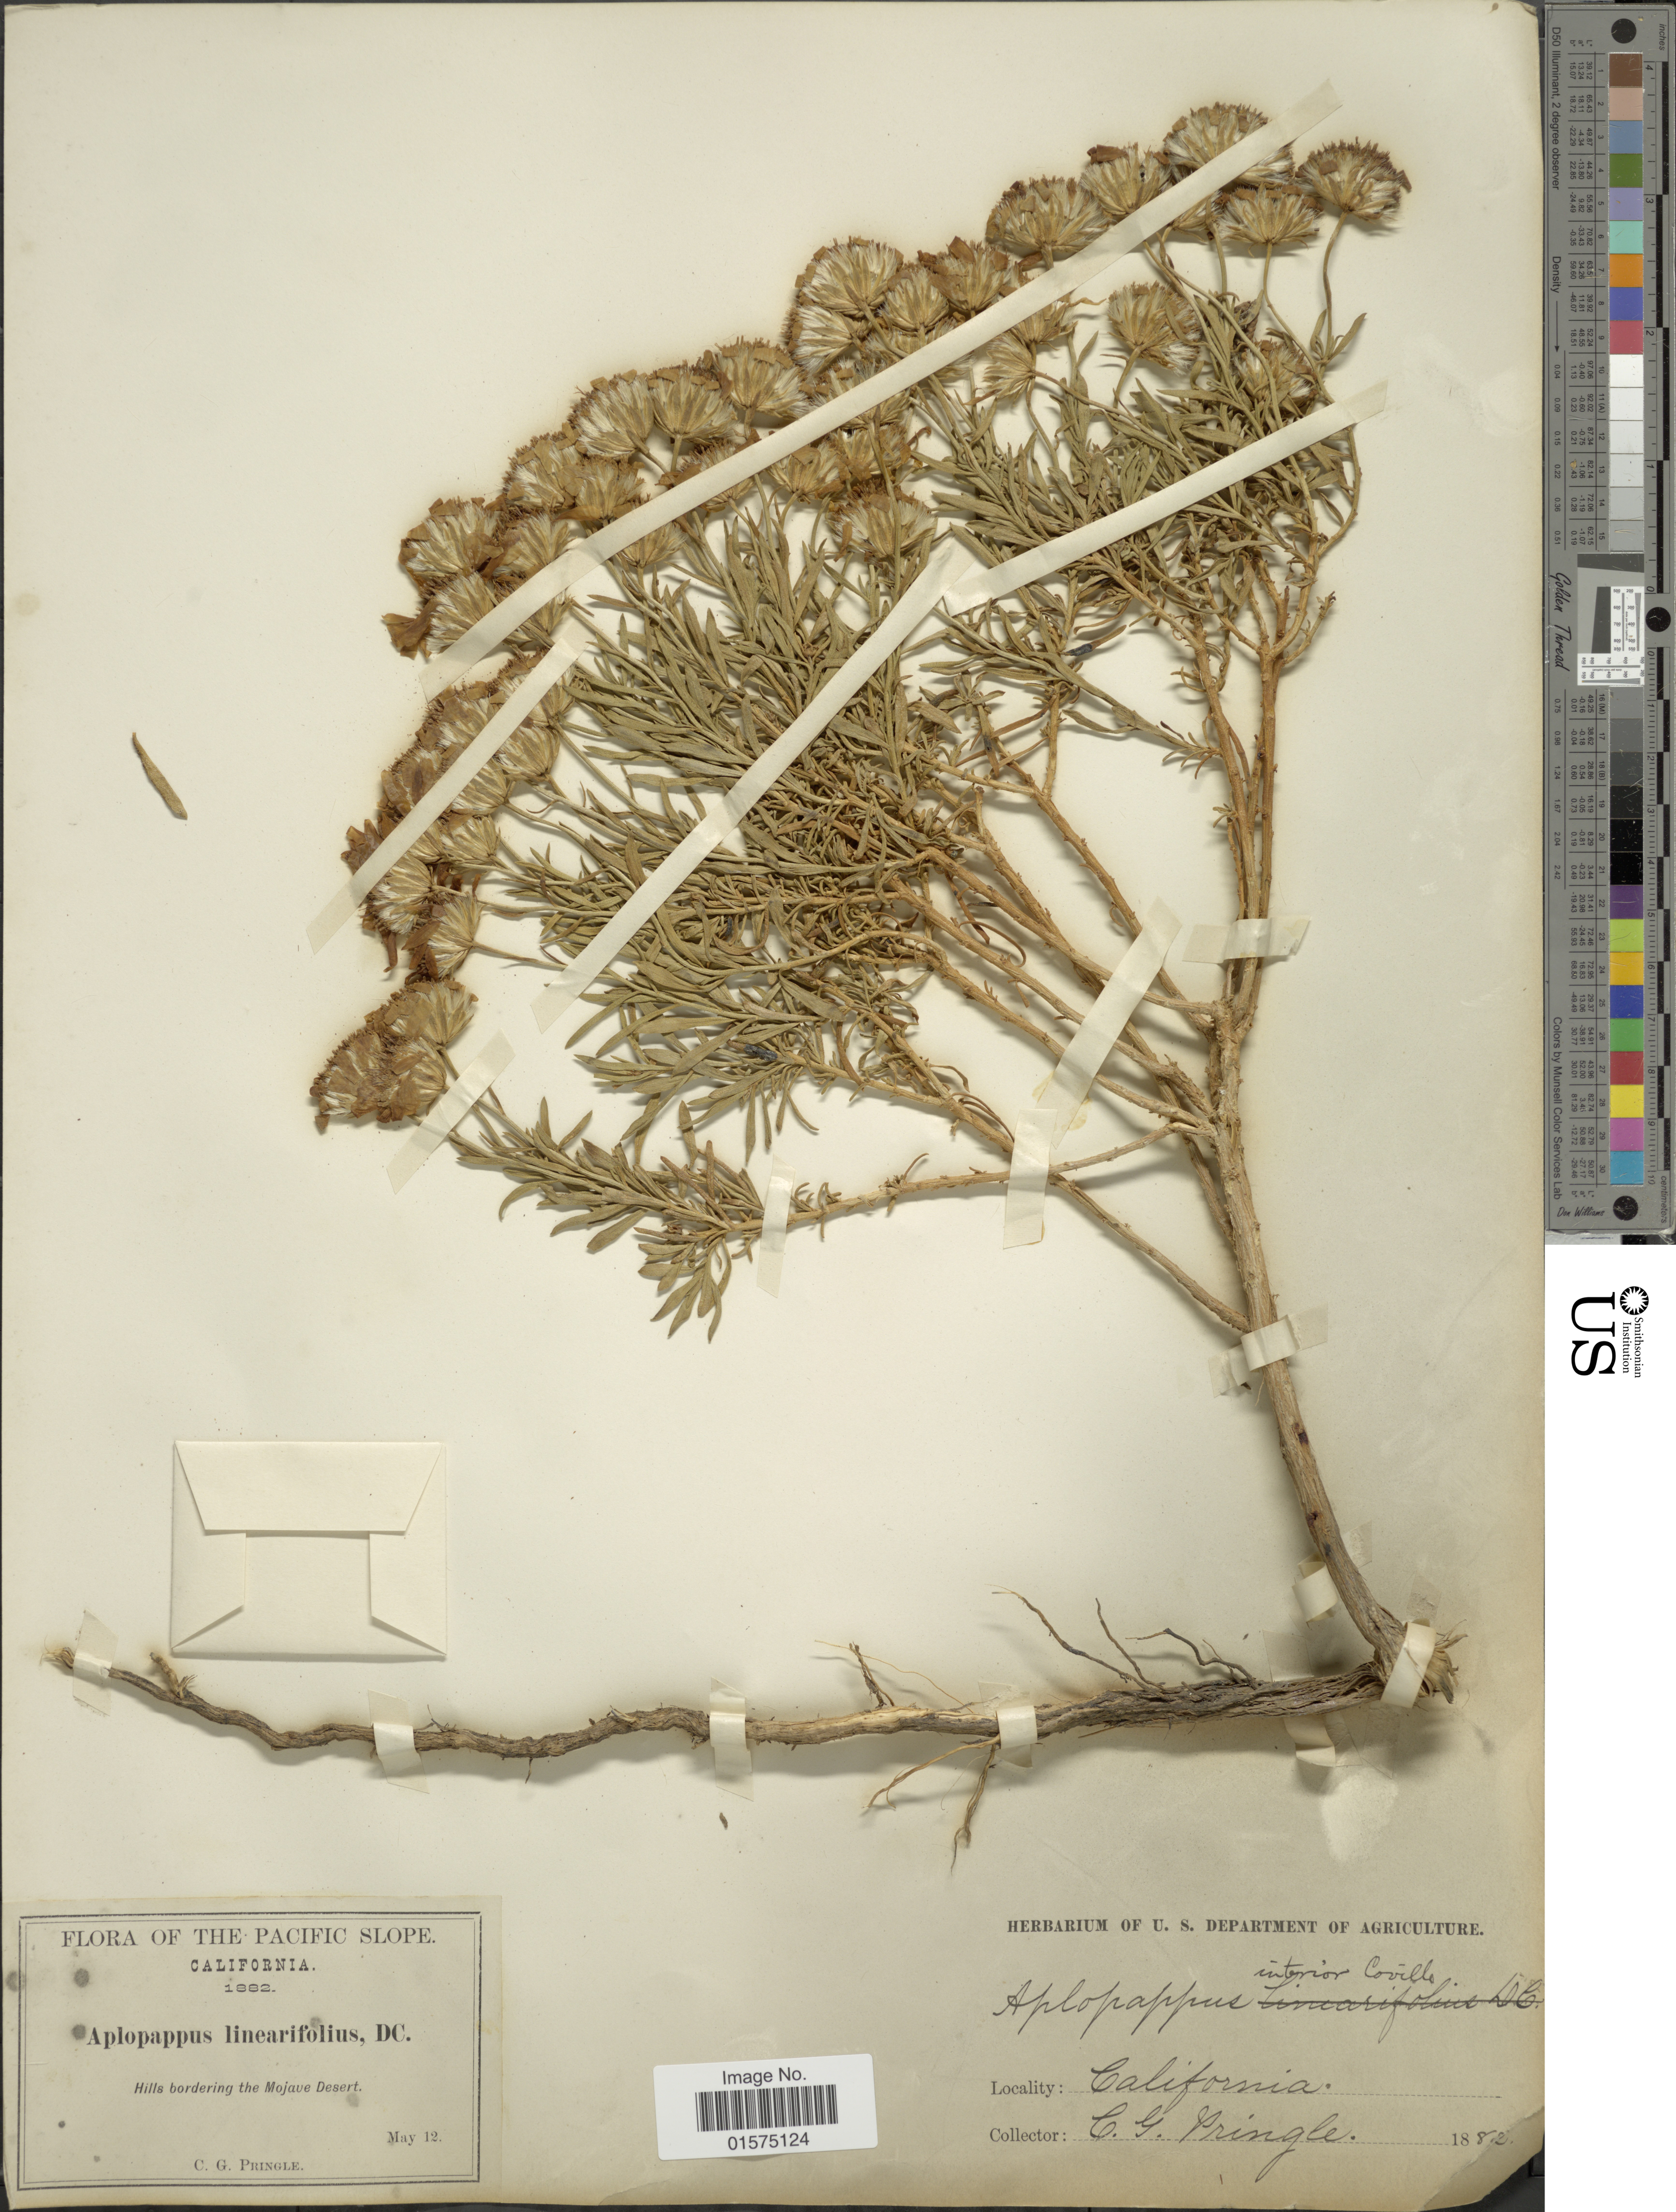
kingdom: Plantae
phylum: Tracheophyta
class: Magnoliopsida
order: Asterales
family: Asteraceae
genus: Ericameria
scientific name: Ericameria linearifolia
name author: (DC.) Urbatsch & Wussow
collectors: C. G. Pringle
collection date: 1882-05-12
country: United States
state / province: California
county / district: San Bernardino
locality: Pacific Slope. Hills bordering the Mojave Desert